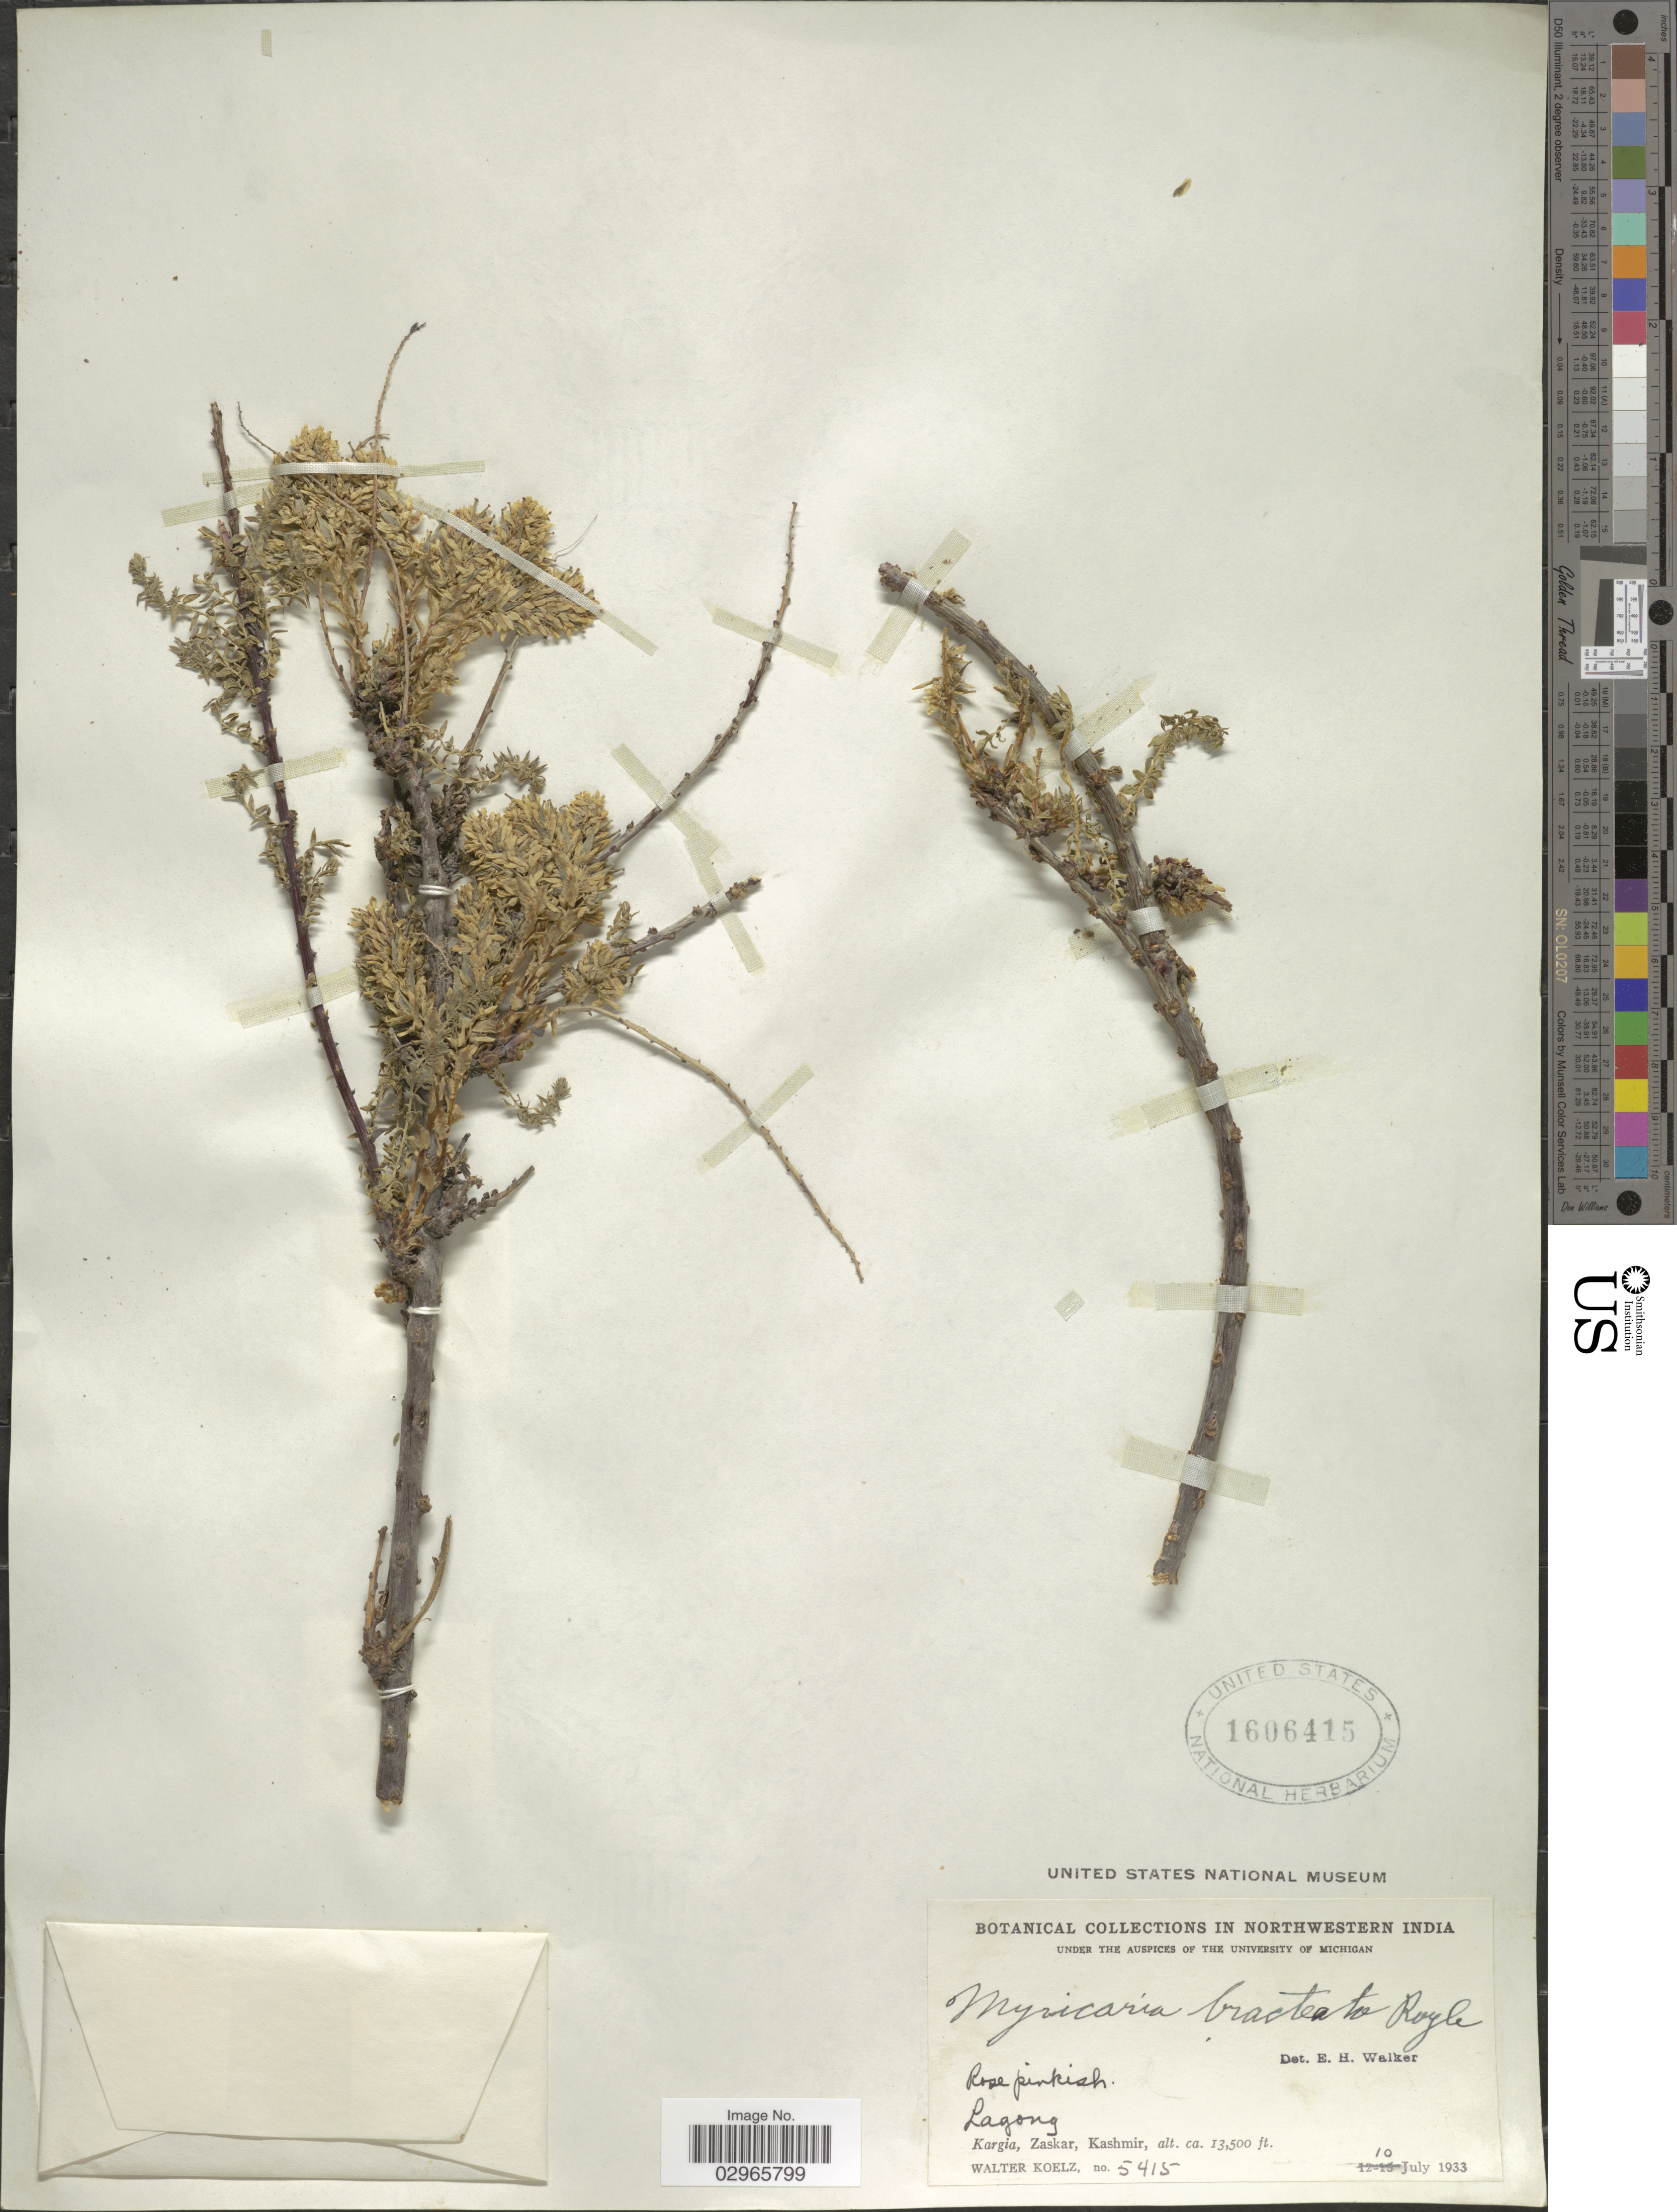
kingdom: Plantae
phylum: Tracheophyta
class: Magnoliopsida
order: Caryophyllales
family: Tamaricaceae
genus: Myricaria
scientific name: Myricaria bracteata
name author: Royle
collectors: W. N. Koelz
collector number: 5415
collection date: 1933-07-10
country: India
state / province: Jammu and Kashmir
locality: Northwestern India. Lagong. Kargia, Zaskar, Kashmir.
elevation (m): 4115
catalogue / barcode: US 1606415